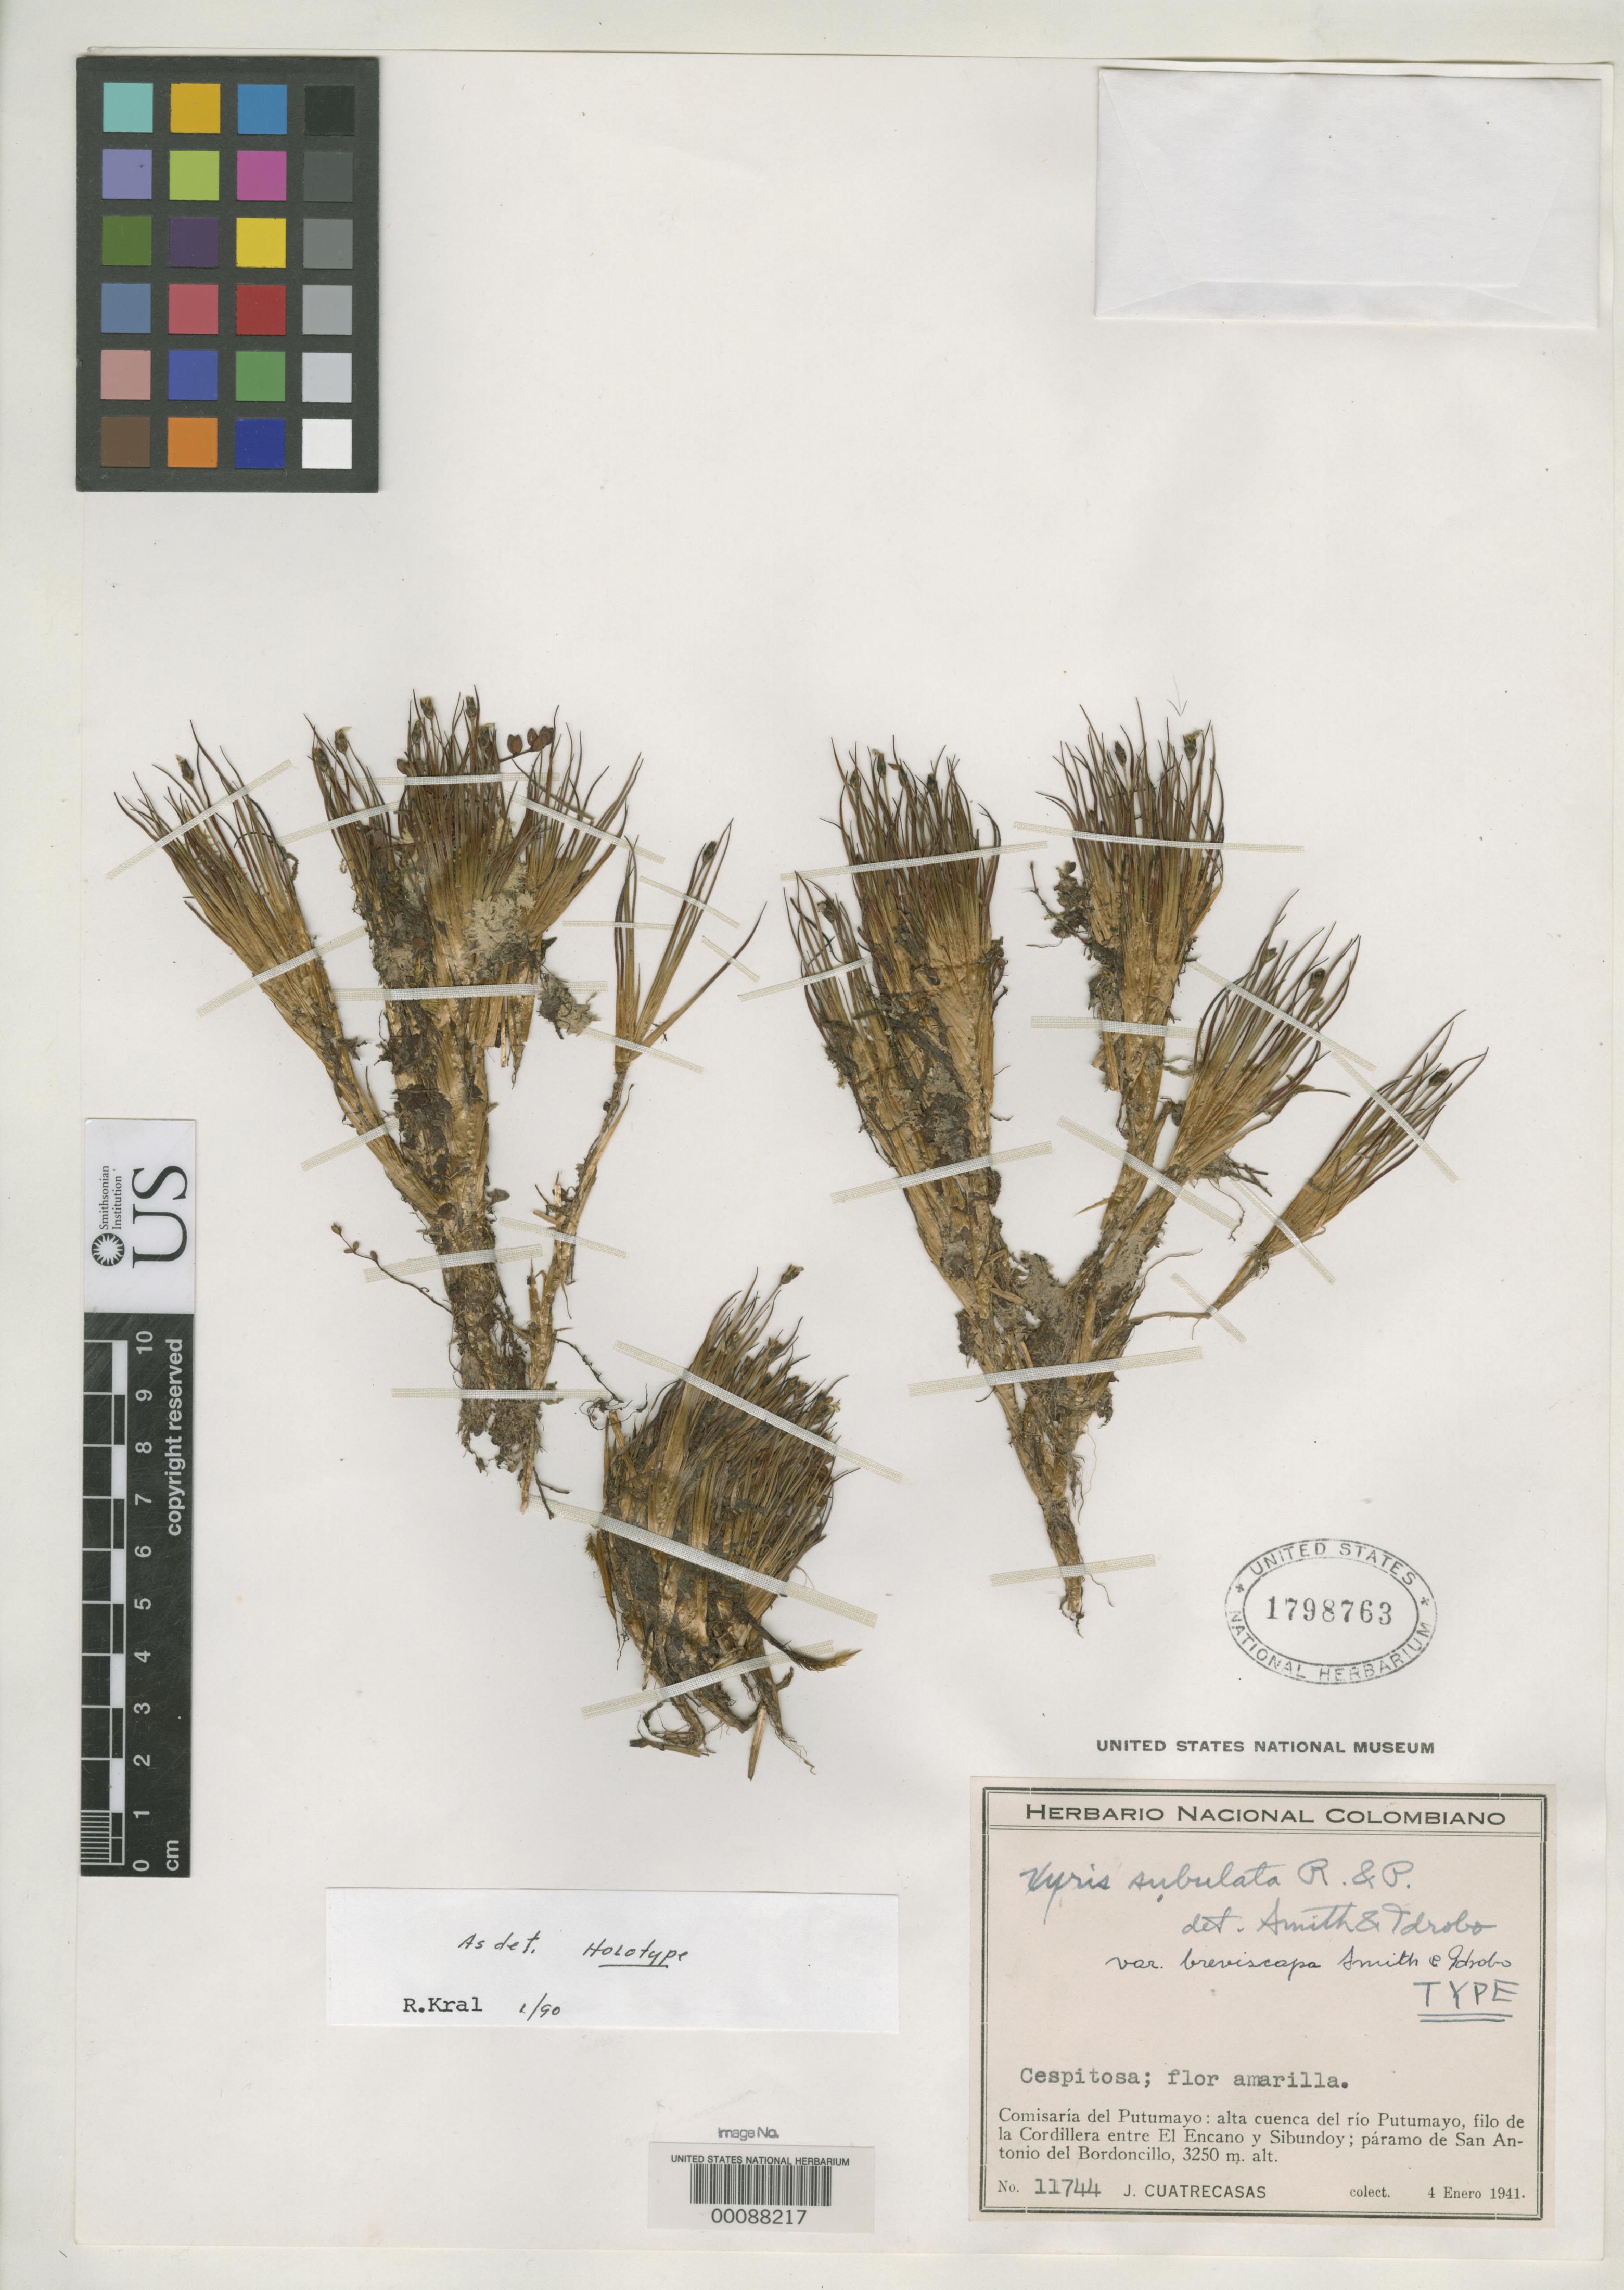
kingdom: Plantae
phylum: Tracheophyta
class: Liliopsida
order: Poales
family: Xyridaceae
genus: Xyris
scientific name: Xyris subulata var. breviscapa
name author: Idrobo & L.B. Sm.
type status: Holotype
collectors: J. Cuatrecasas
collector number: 11744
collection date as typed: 04 Jan 1941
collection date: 1941-01-04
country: Colombia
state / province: Putumayo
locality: Alta Cuenca de Rio Putumayo, Filo de Cordillera entre El Encaño & Sibundoy, Paramo de San Antonia del Bordoncillo.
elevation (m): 3250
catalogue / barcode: US 1798763